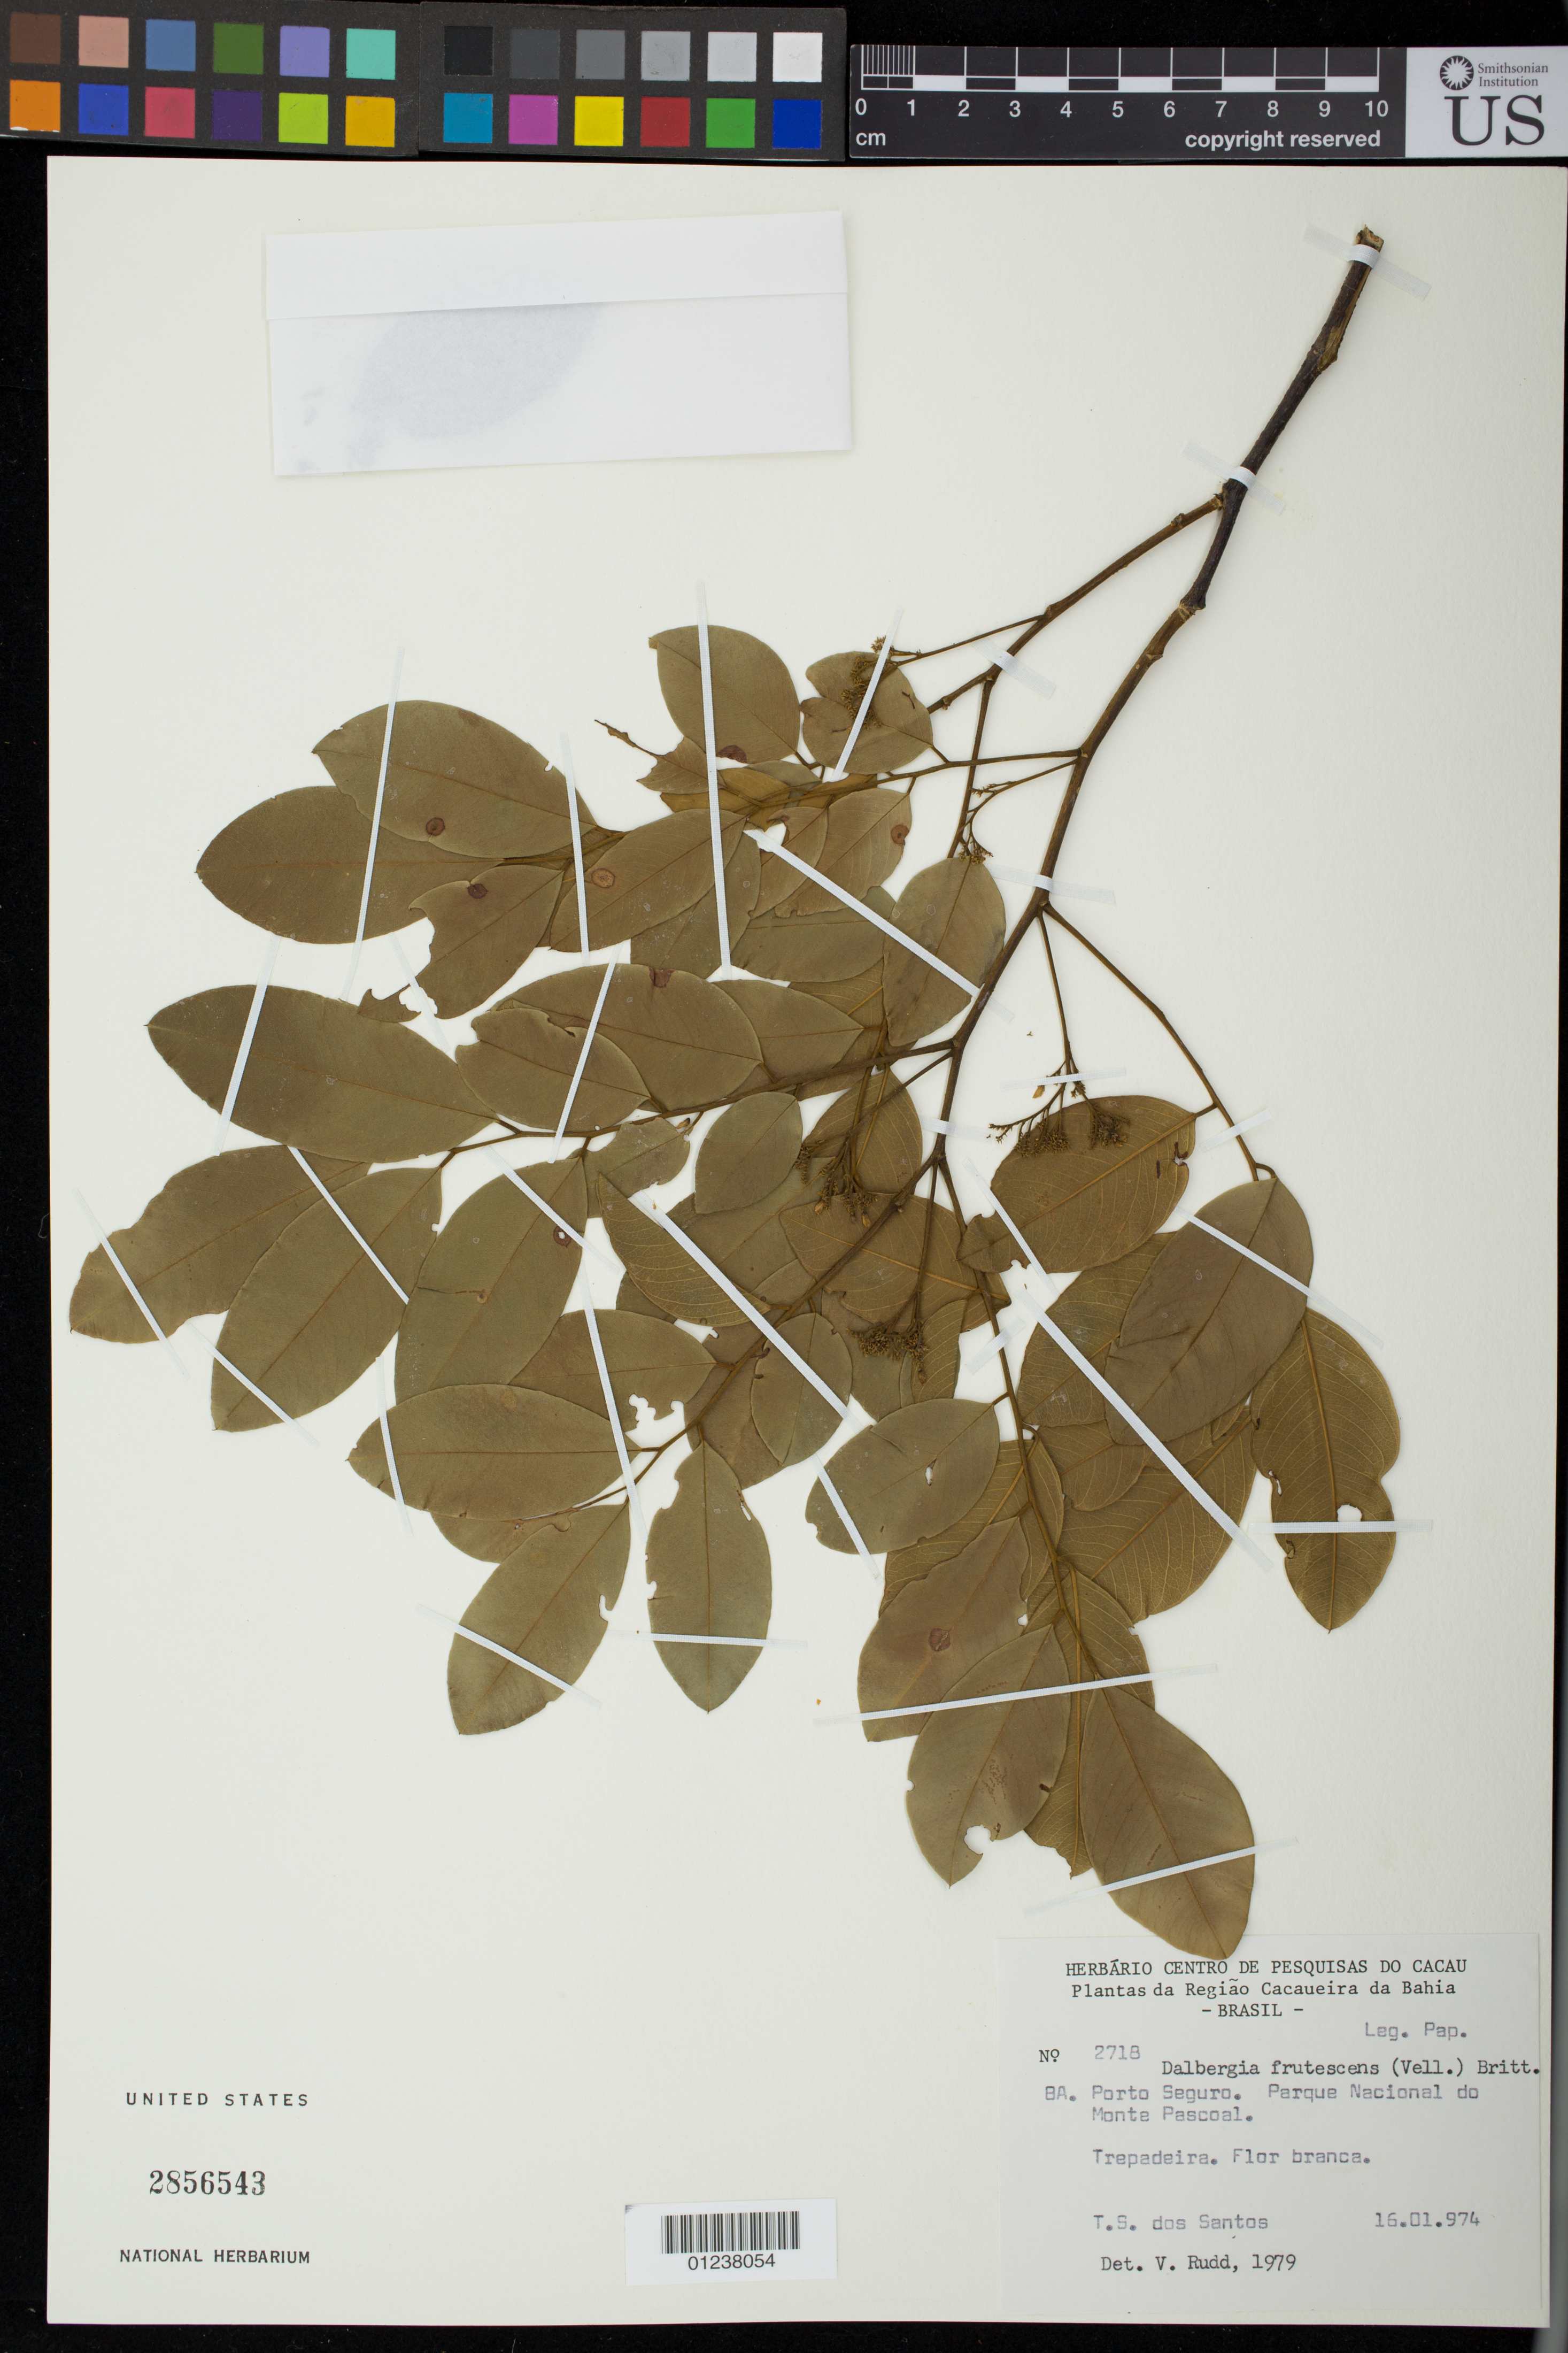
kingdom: Plantae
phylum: Tracheophyta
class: Magnoliopsida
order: Fabales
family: Fabaceae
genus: Dalbergia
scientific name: Dalbergia frutescens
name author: (Vell.) Britton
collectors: T. dos Santos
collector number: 2718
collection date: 1974-01-16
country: Brazil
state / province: Bahia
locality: BA. Porto Seguro. Parque Nacional do Monte Pascoal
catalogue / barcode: US 2856543